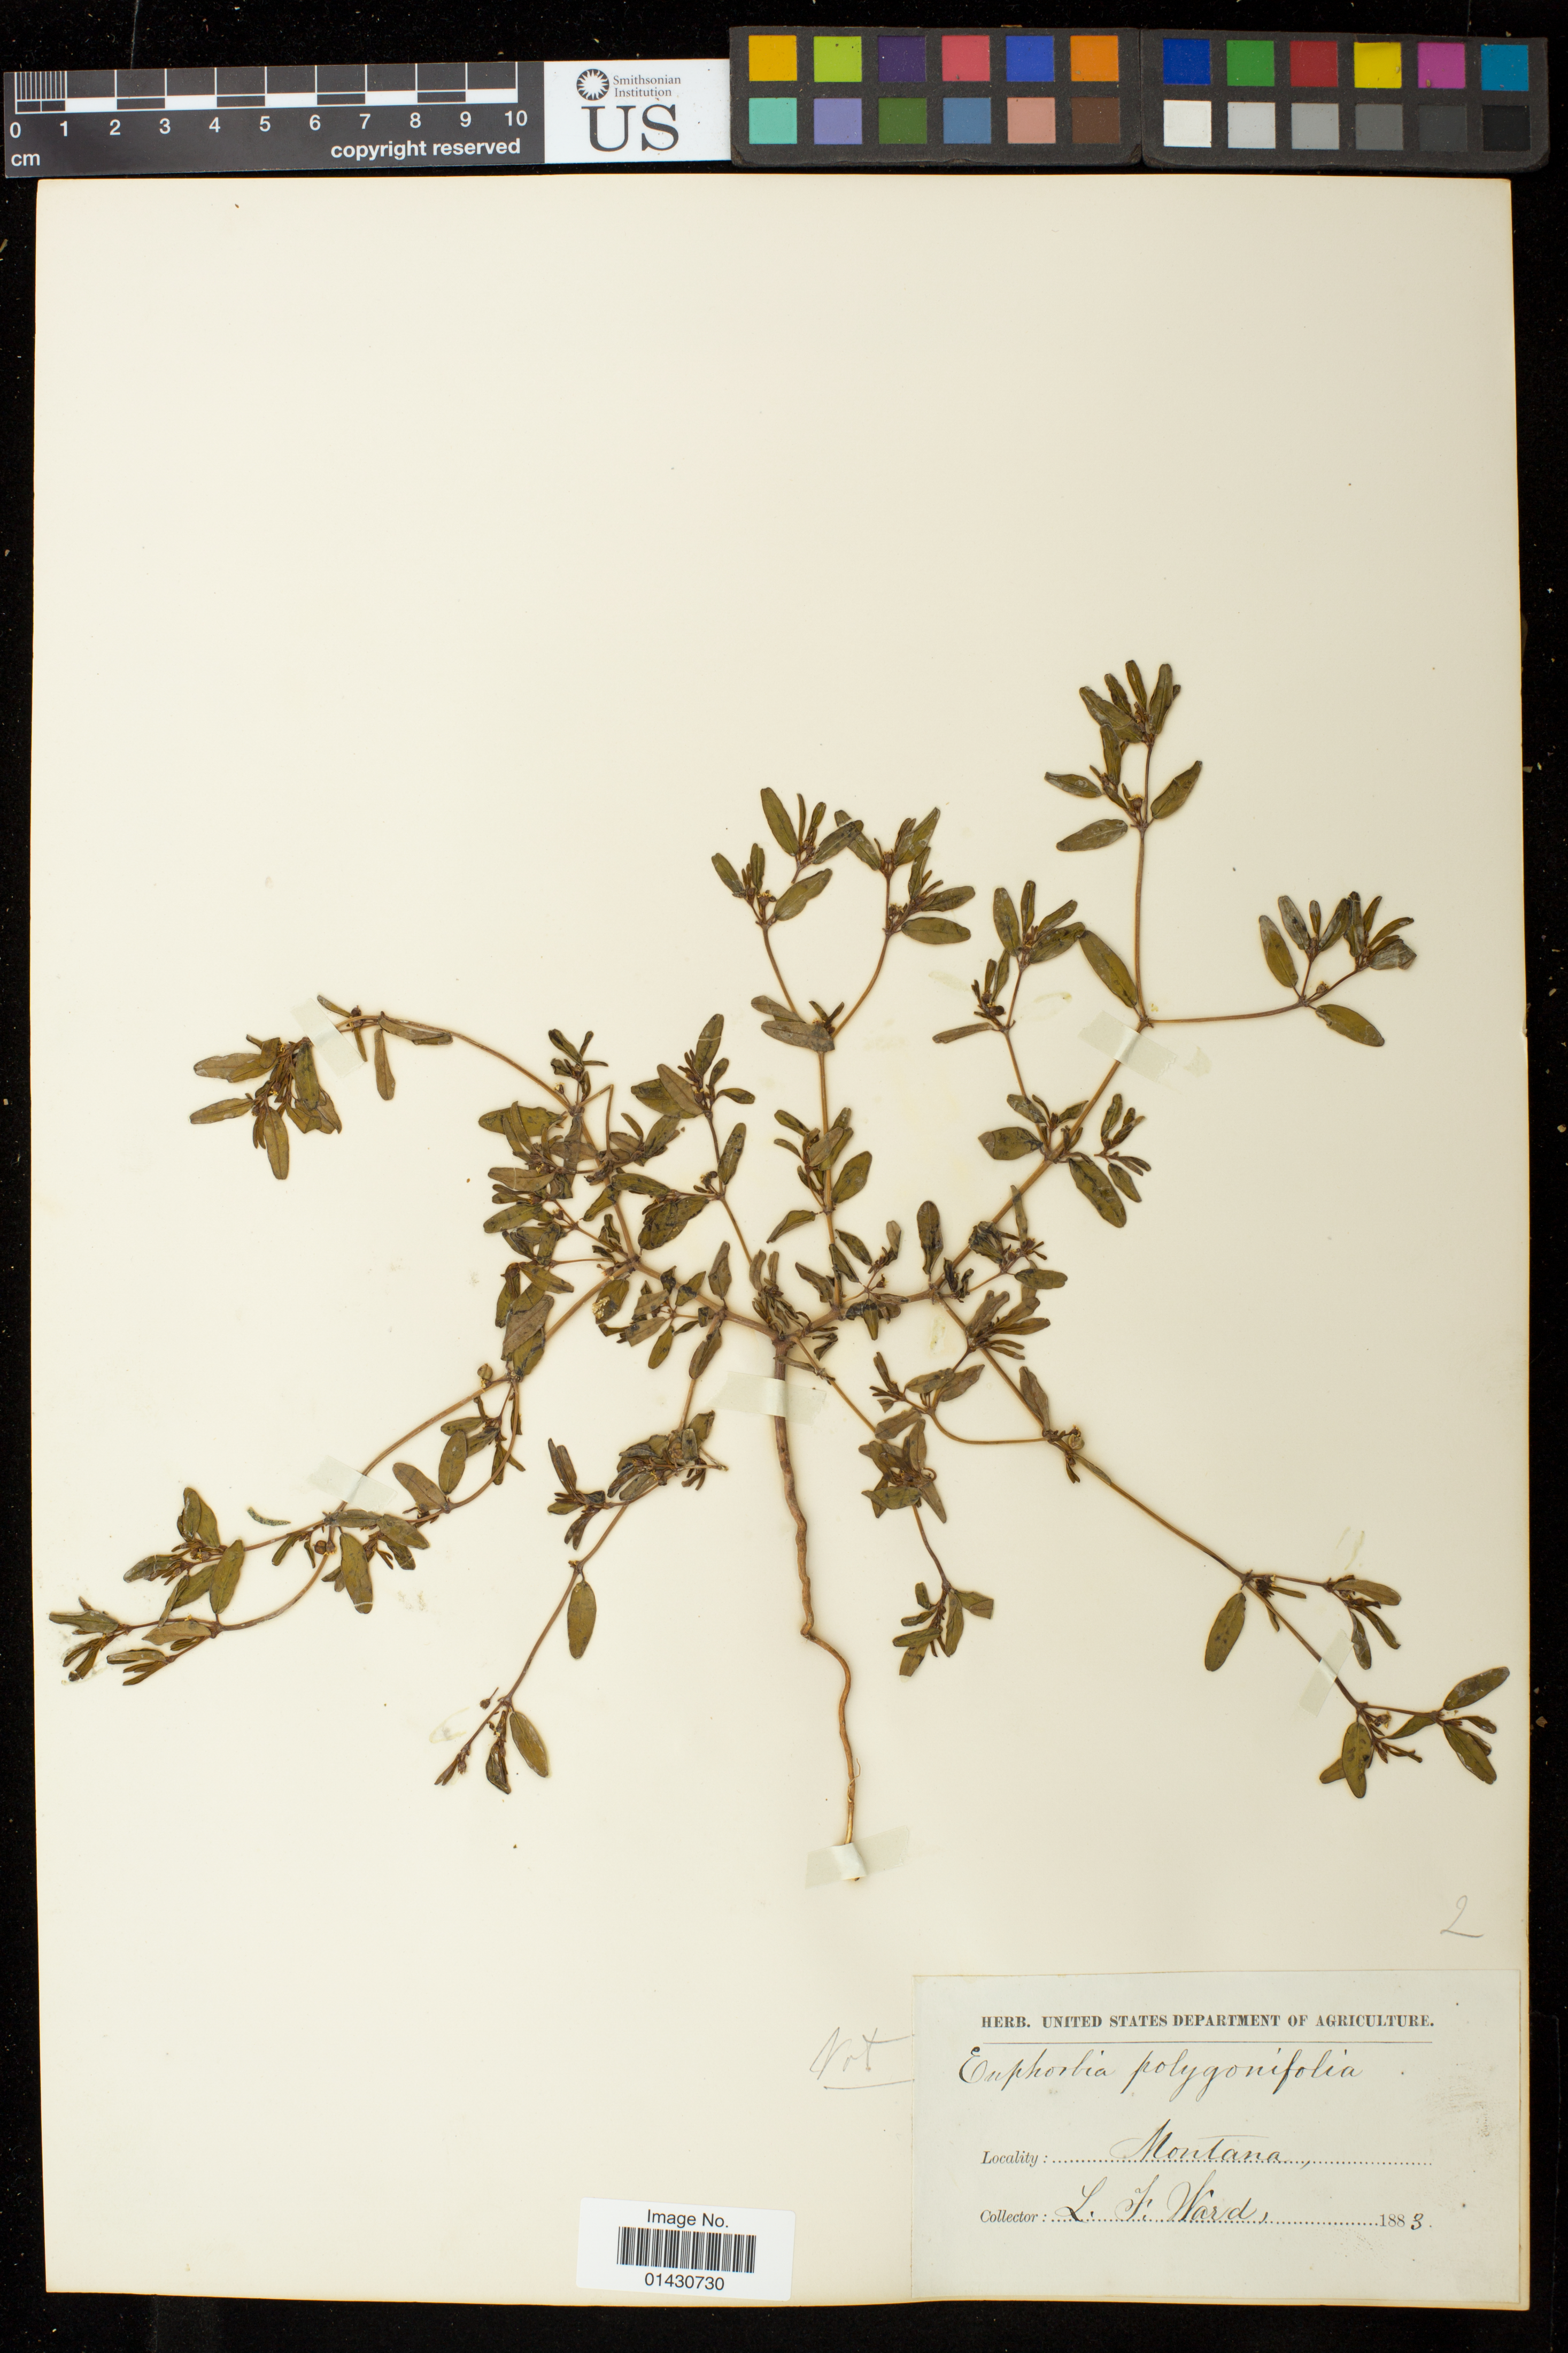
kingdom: Plantae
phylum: Tracheophyta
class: Magnoliopsida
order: Malpighiales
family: Euphorbiaceae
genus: Euphorbia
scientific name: Euphorbia missurica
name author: Raf.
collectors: L. F. Ward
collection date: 1883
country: United States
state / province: Montana